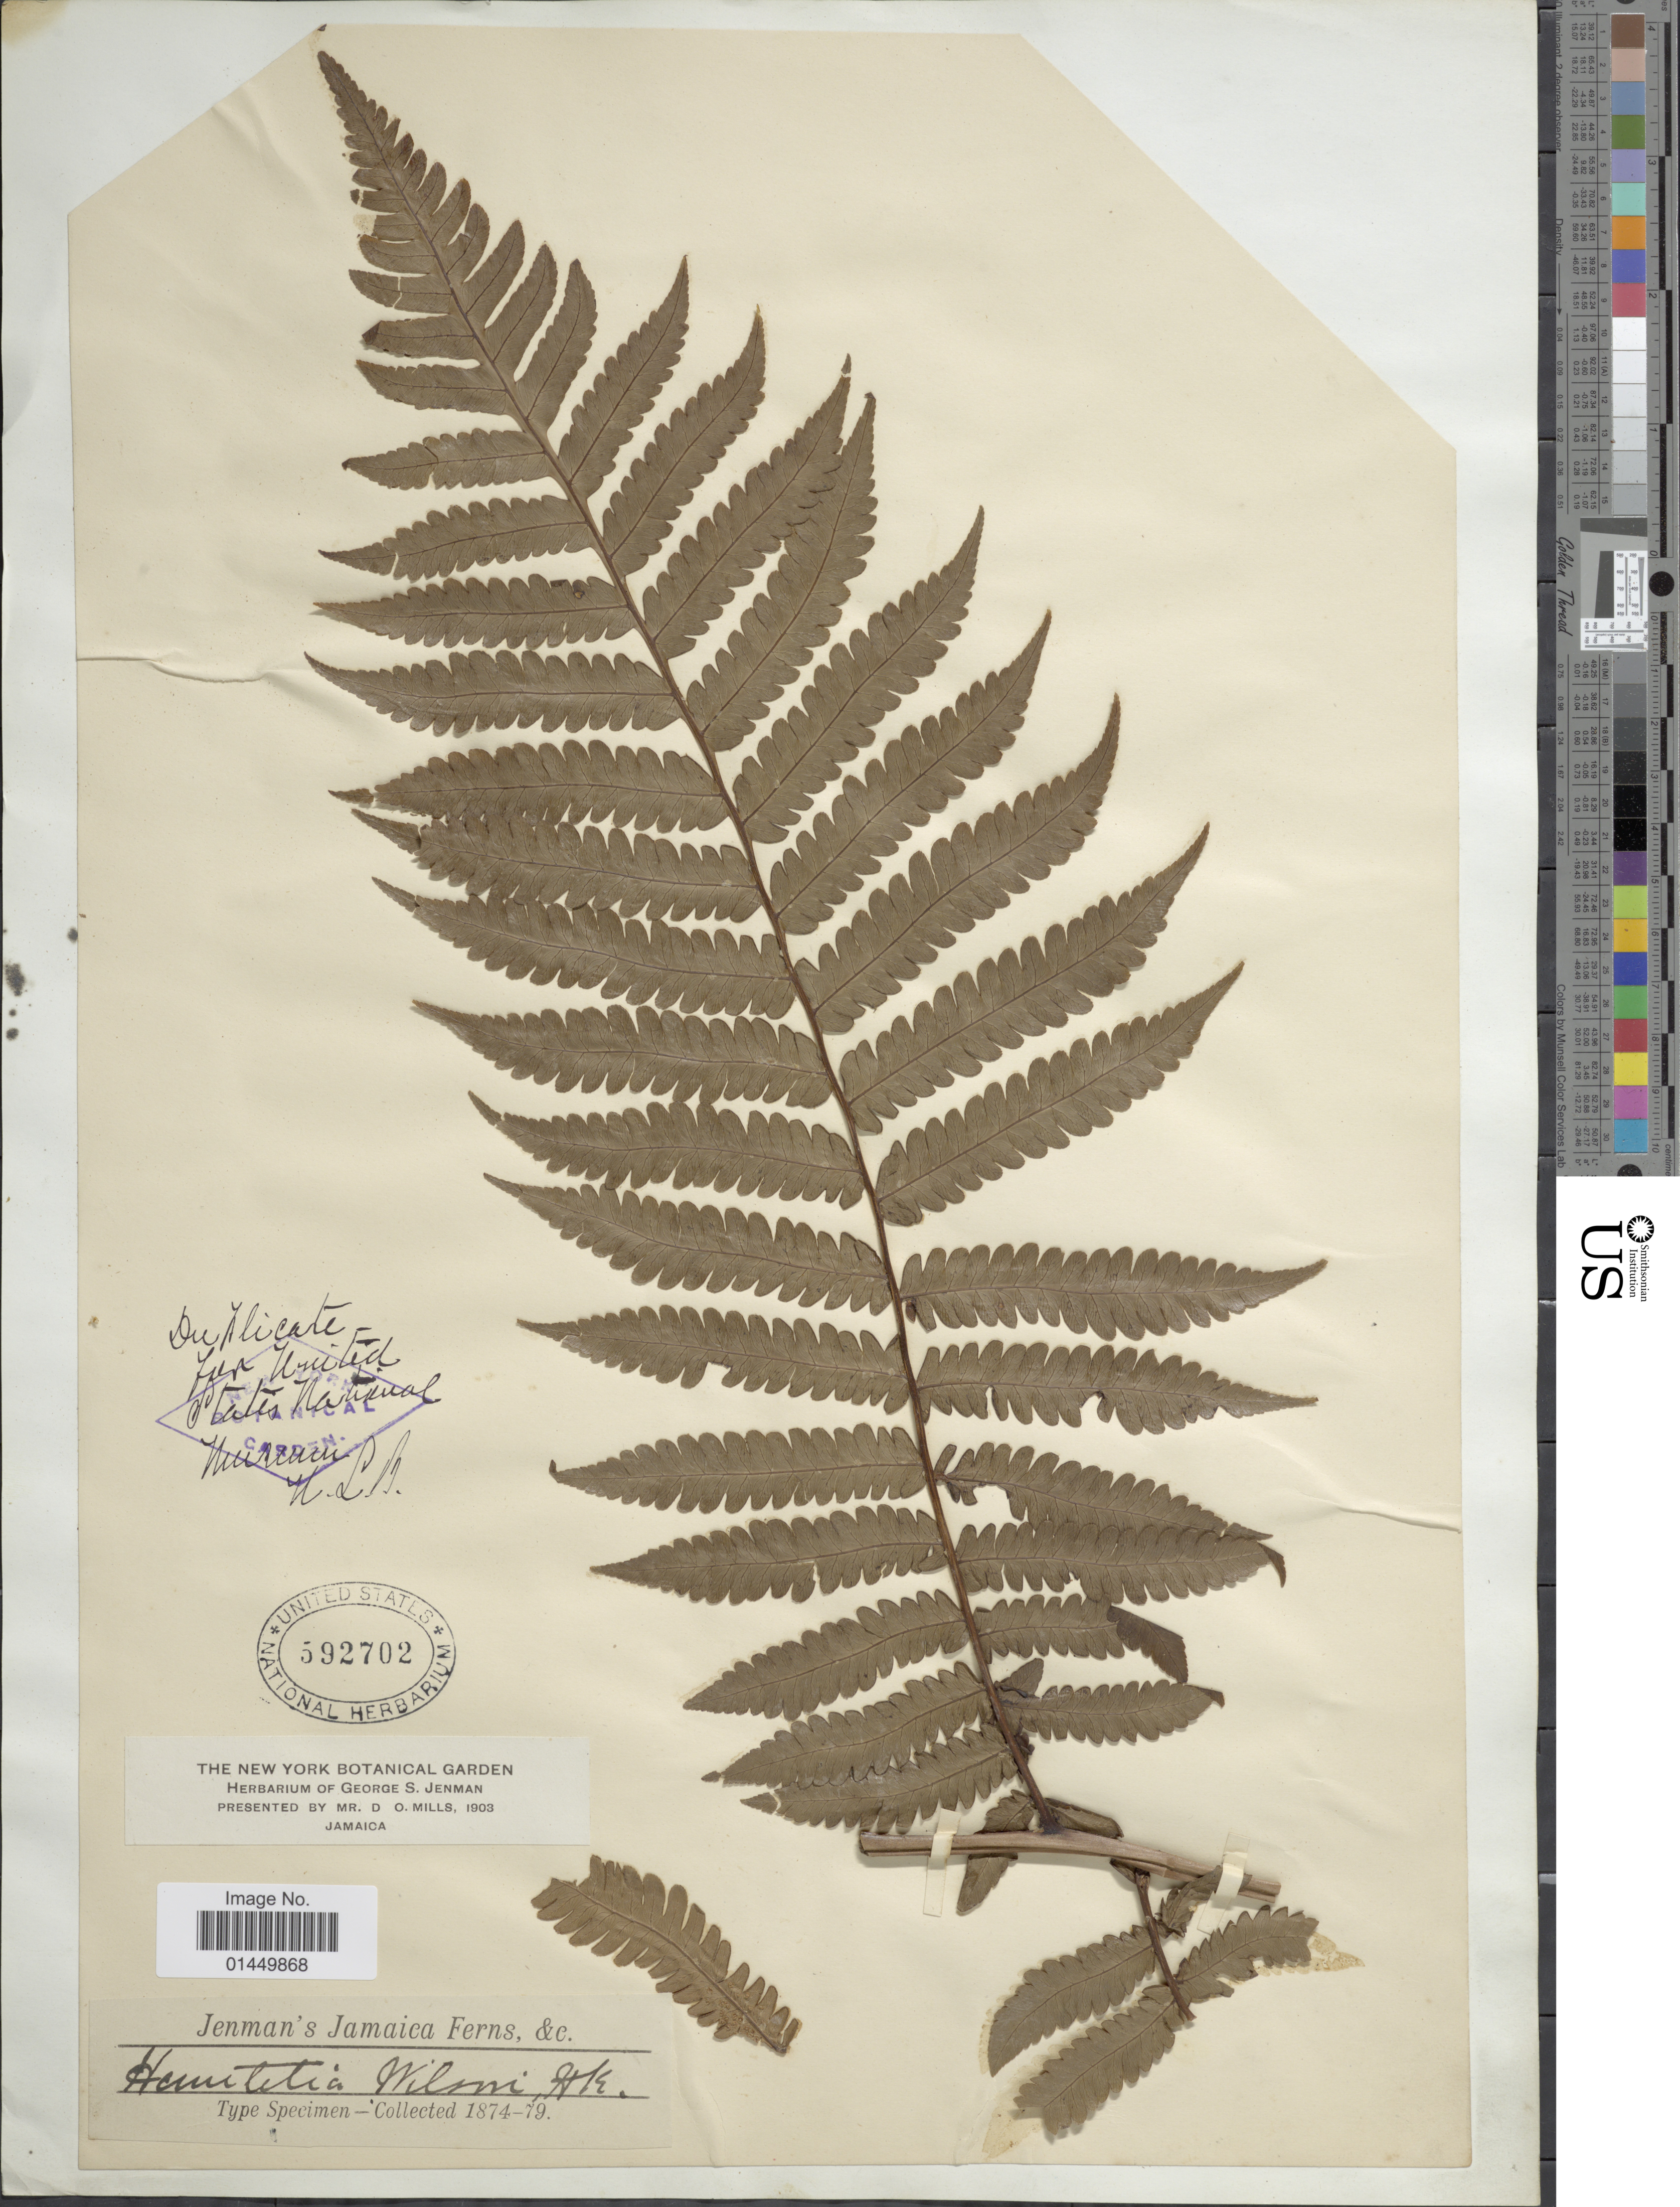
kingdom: Plantae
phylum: Tracheophyta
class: Polypodiopsida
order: Cyatheales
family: Cyatheaceae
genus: Cyathea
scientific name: Cyathea arborea x C. horrida (L.) Sm.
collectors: G. S. Jenman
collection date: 1874/1879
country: Jamaica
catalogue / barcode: US 592702